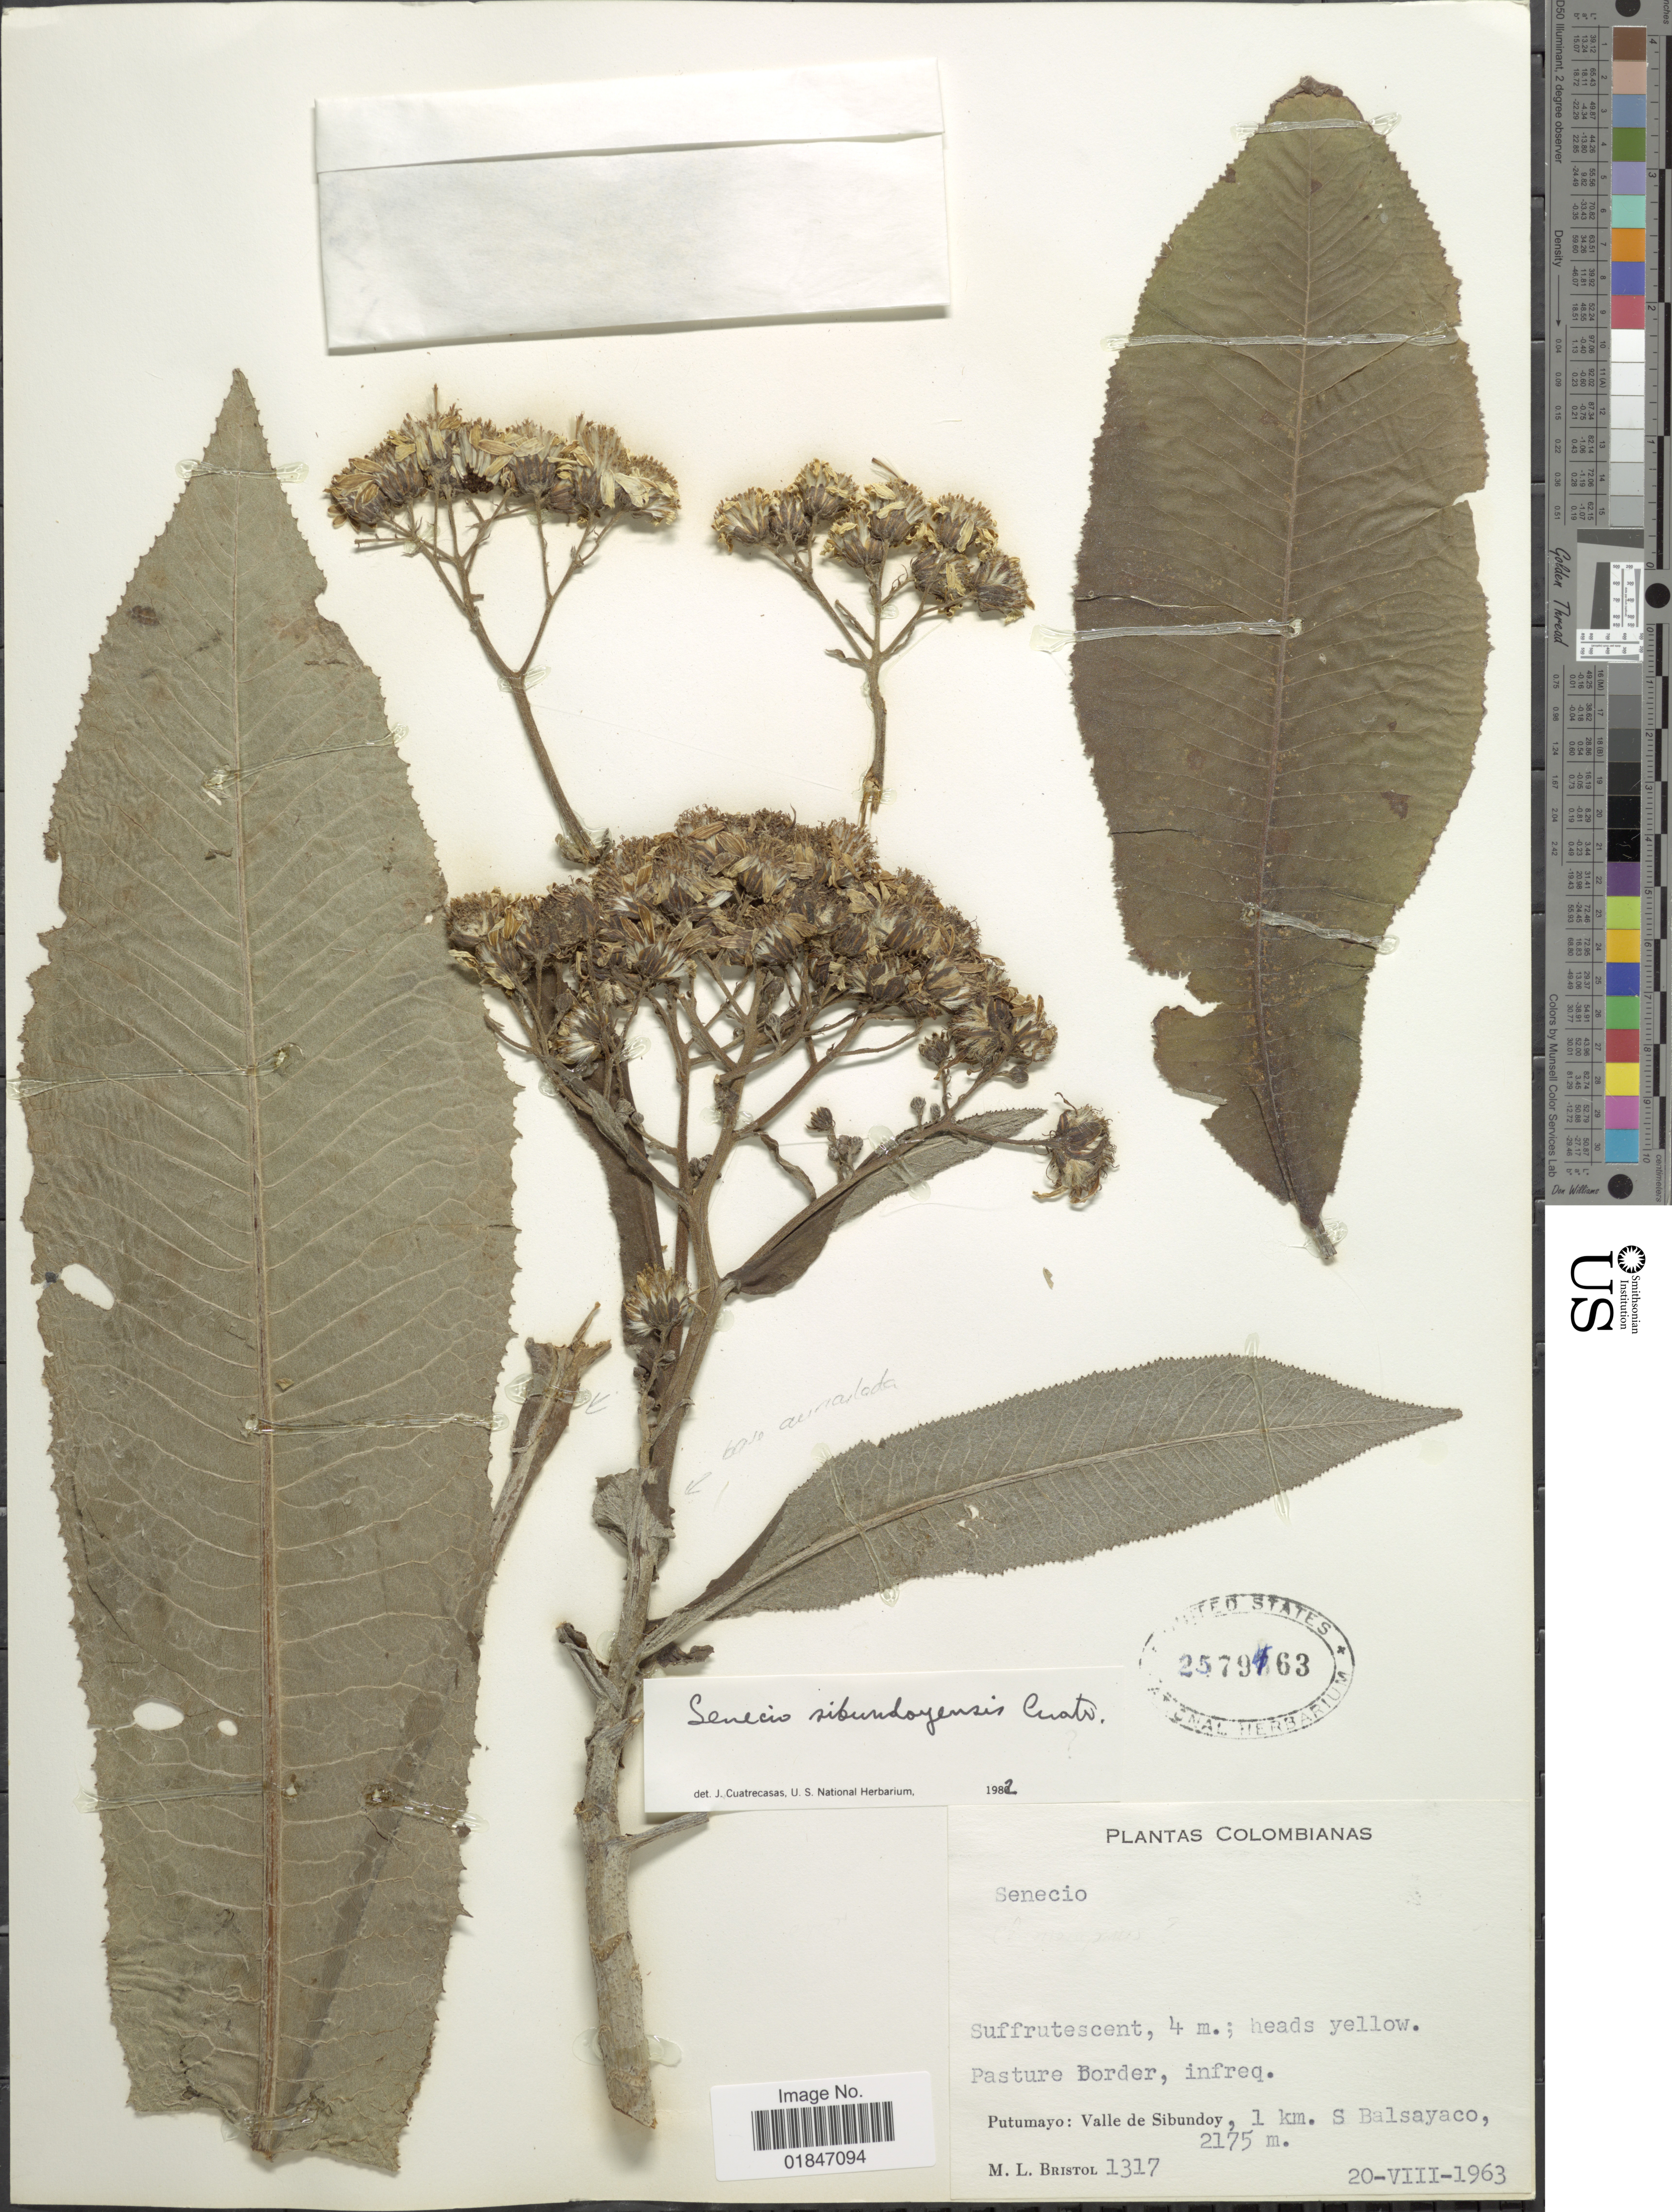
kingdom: Plantae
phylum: Tracheophyta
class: Magnoliopsida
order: Asterales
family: Asteraceae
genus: Dendrophorbium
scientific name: Dendrophorbium sibundoyense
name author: (Cuatrec.) C. Jeffrey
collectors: M. L. Bristol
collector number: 1317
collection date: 1963-08-20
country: Colombia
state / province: Putumayo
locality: Pasture Border. Putumayo: Valle de Sibundoy, 1 km. S Balsayaco.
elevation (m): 2175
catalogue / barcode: US 2579463